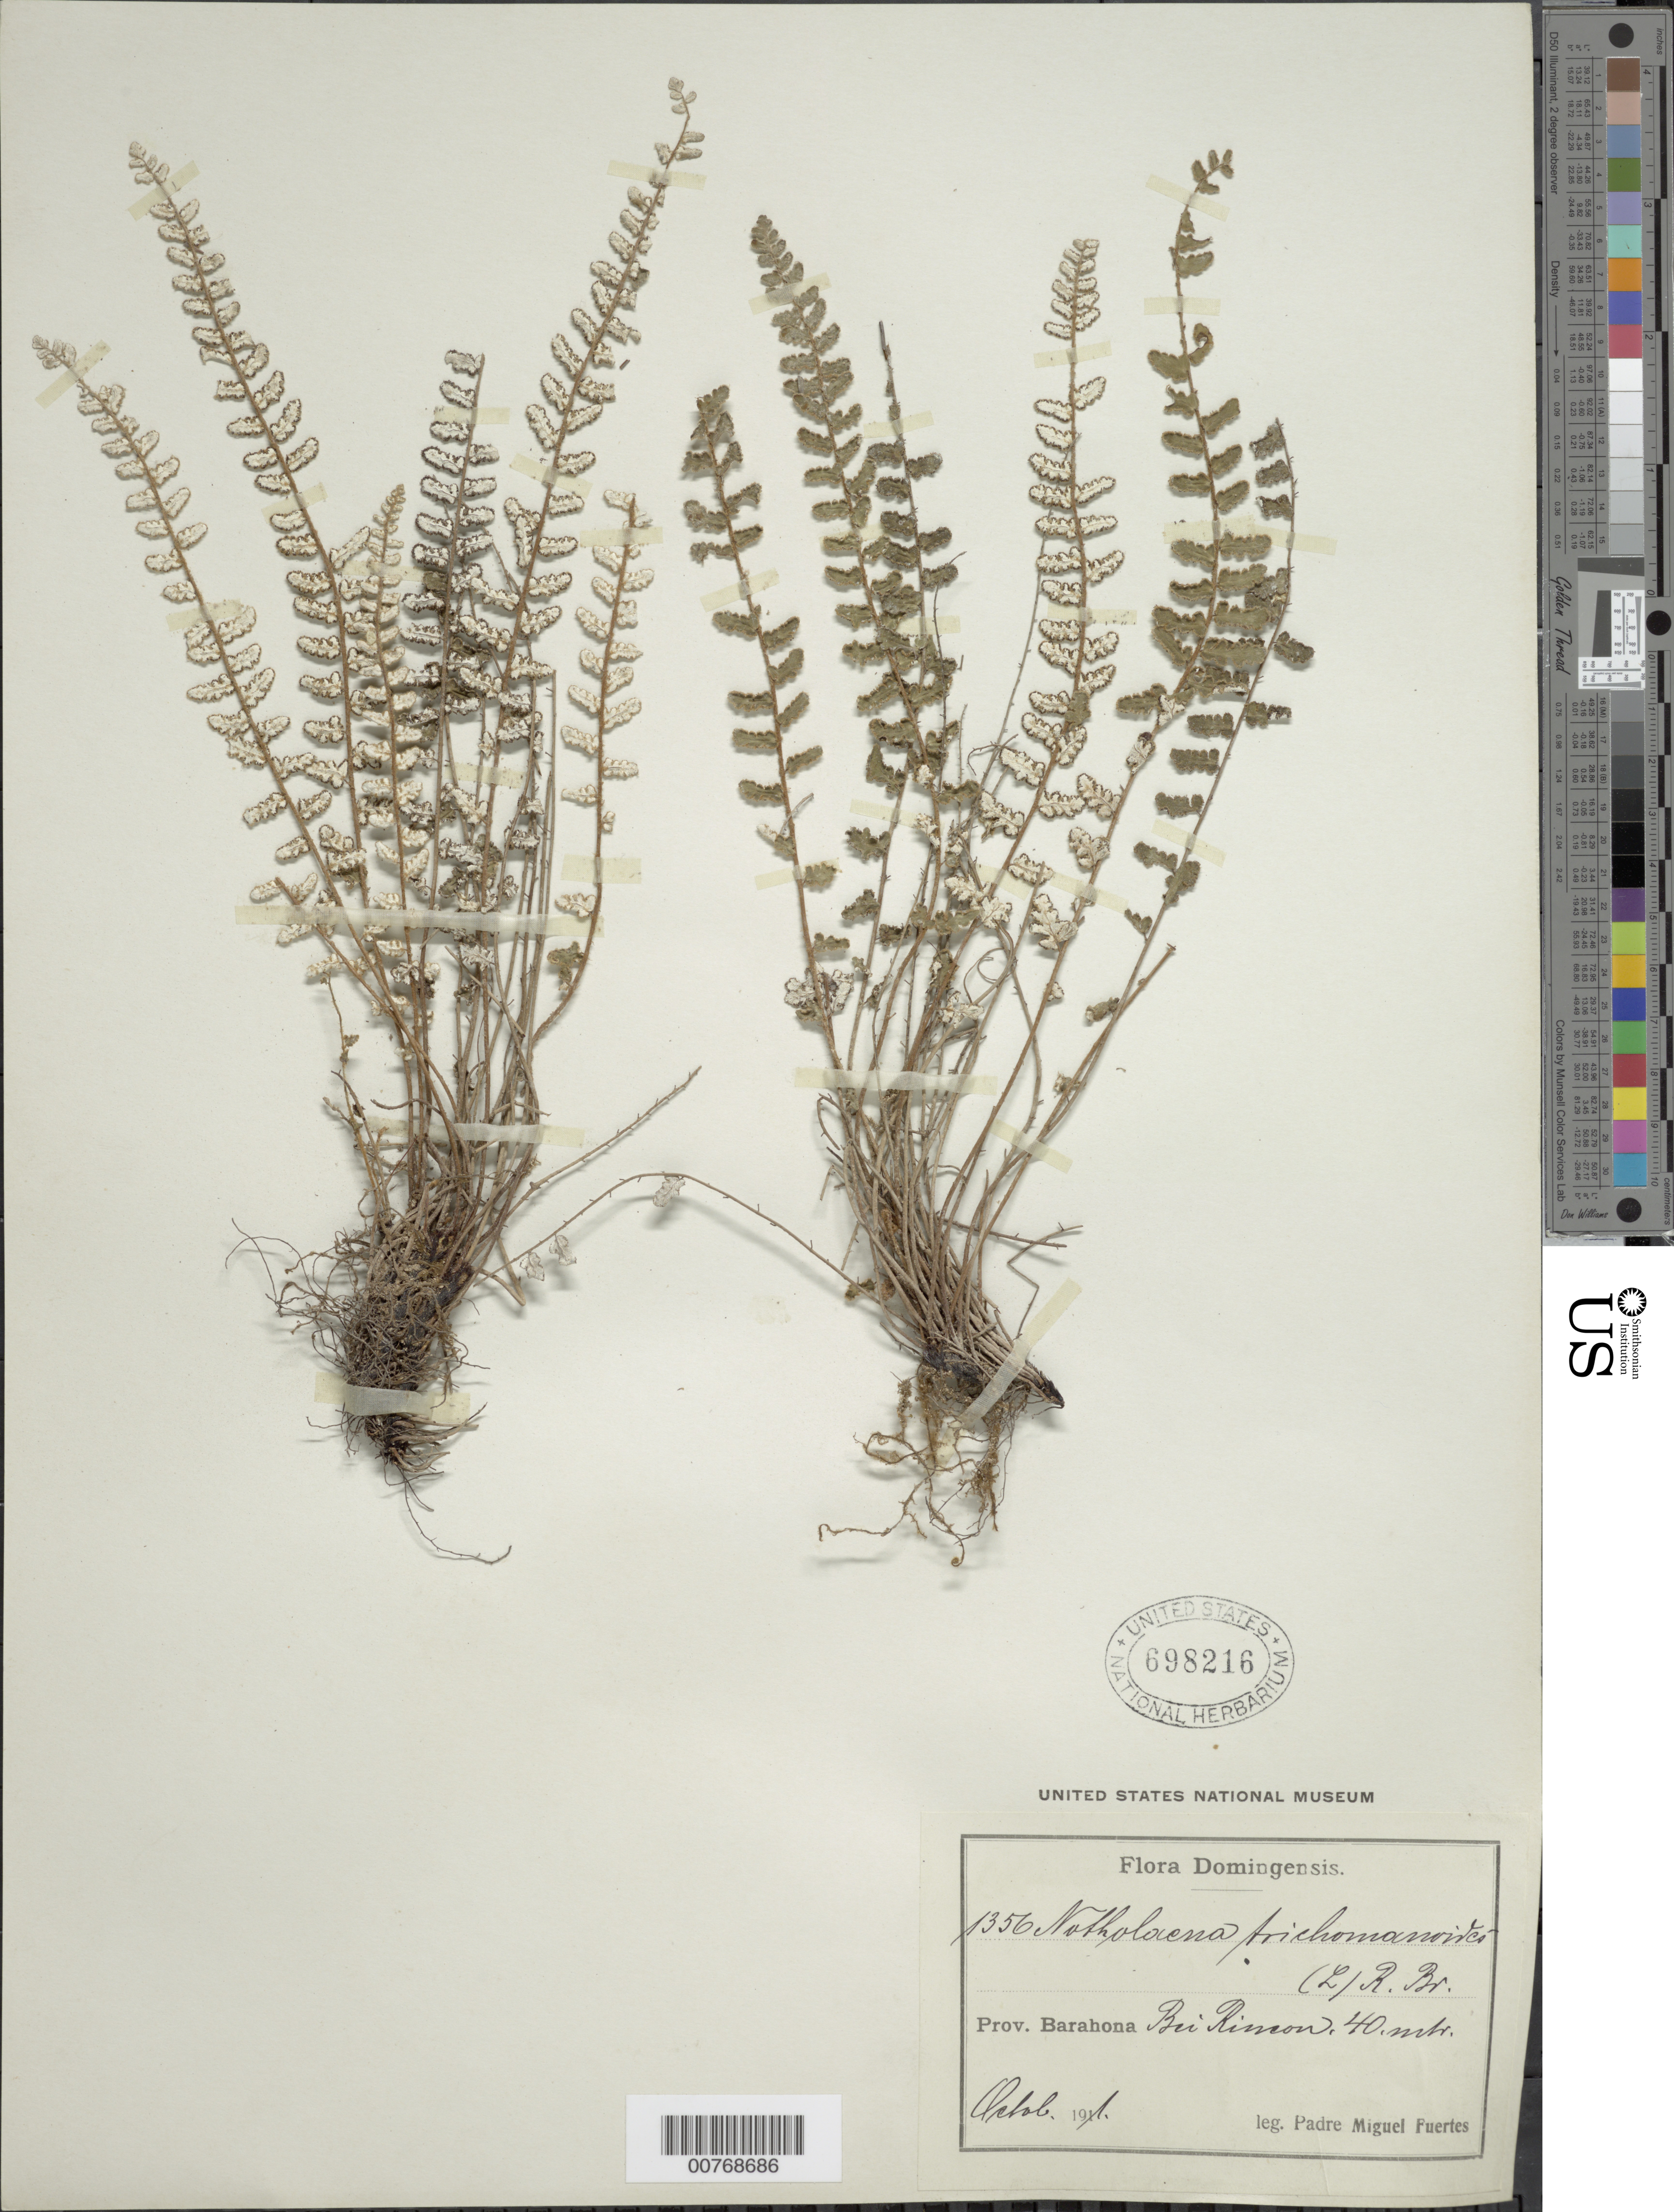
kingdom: Plantae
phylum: Tracheophyta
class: Polypodiopsida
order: Polypodiales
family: Pteridaceae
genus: Notholaena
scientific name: Notholaena trichomanoides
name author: (L.) Desv.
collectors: M. D. Fuertes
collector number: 1356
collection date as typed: Oct 1911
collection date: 1911-10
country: Dominican Republic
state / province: Barahona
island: Hispaniola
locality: Near Rincon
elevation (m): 40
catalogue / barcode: US 698216